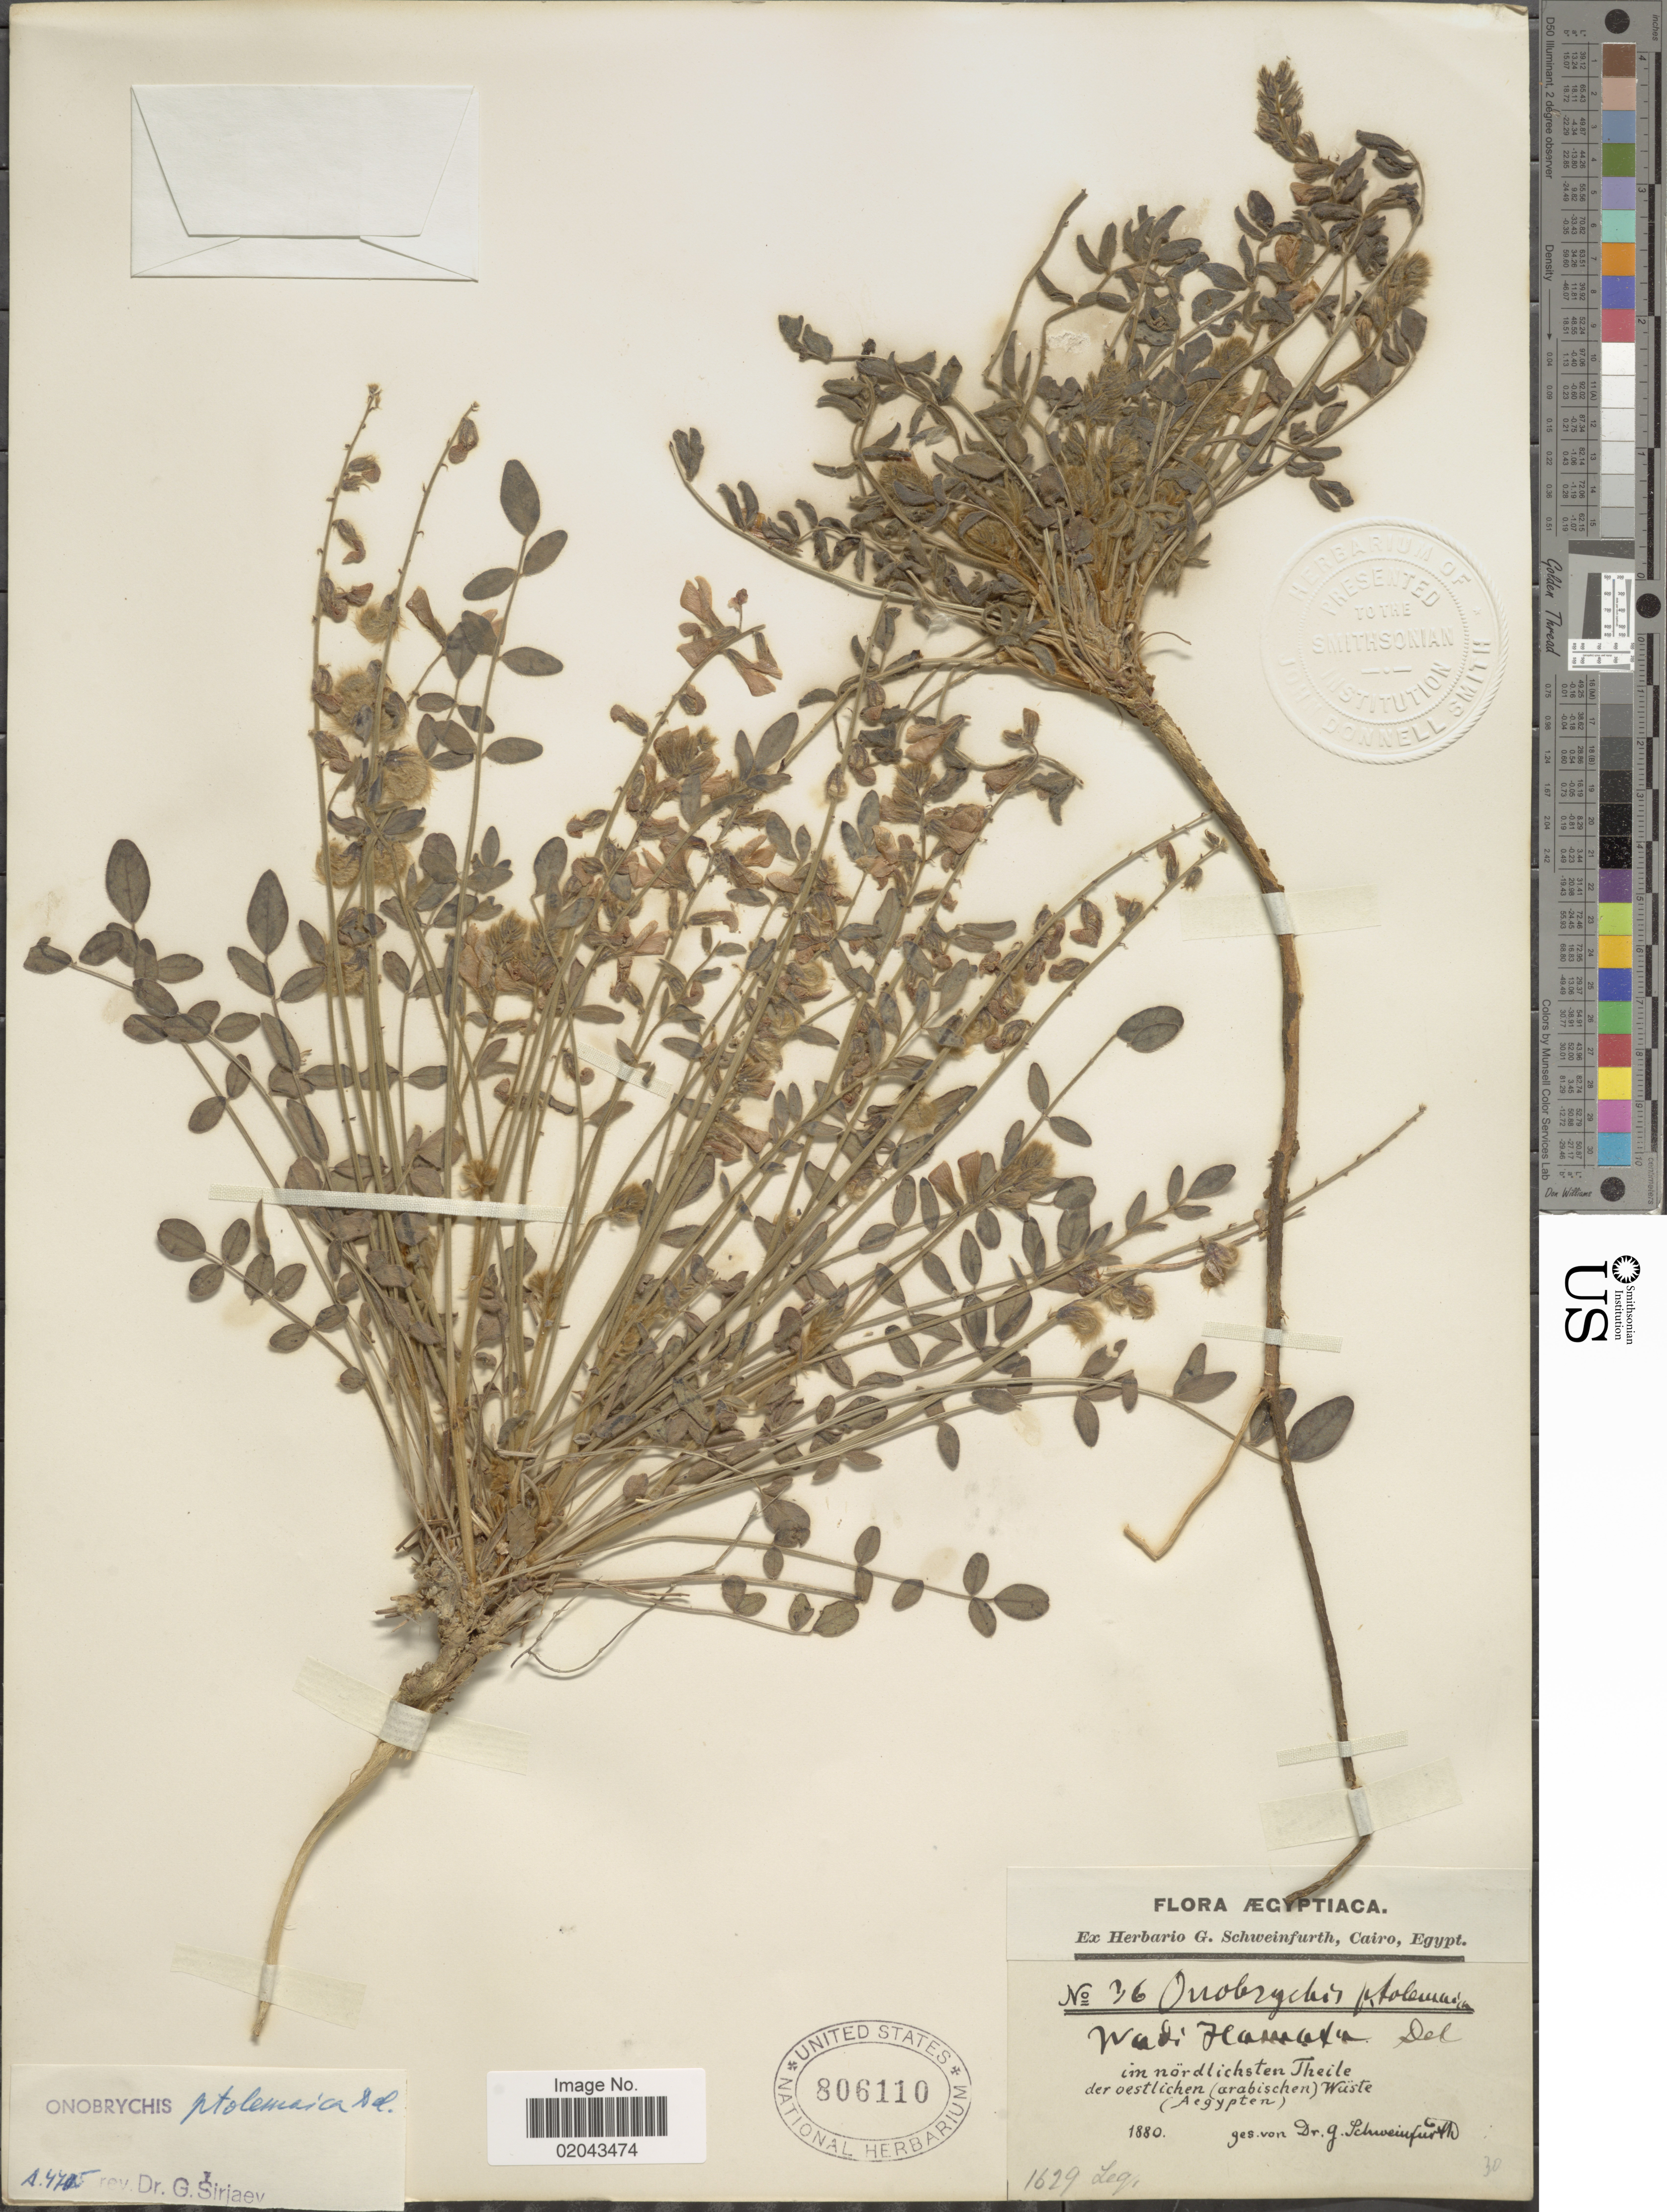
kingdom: Plantae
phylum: Tracheophyta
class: Magnoliopsida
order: Fabales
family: Fabaceae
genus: Onobrychis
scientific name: Onobrychis ptolemaica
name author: (Delile) DC.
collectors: G. A. Schweinfurth (herbarium)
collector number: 36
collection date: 1880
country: Egypt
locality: Aegyptiaca, im nordlichsten Theile der oestlichen (arabischen) Wuste (Aegypten)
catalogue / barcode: US 806110